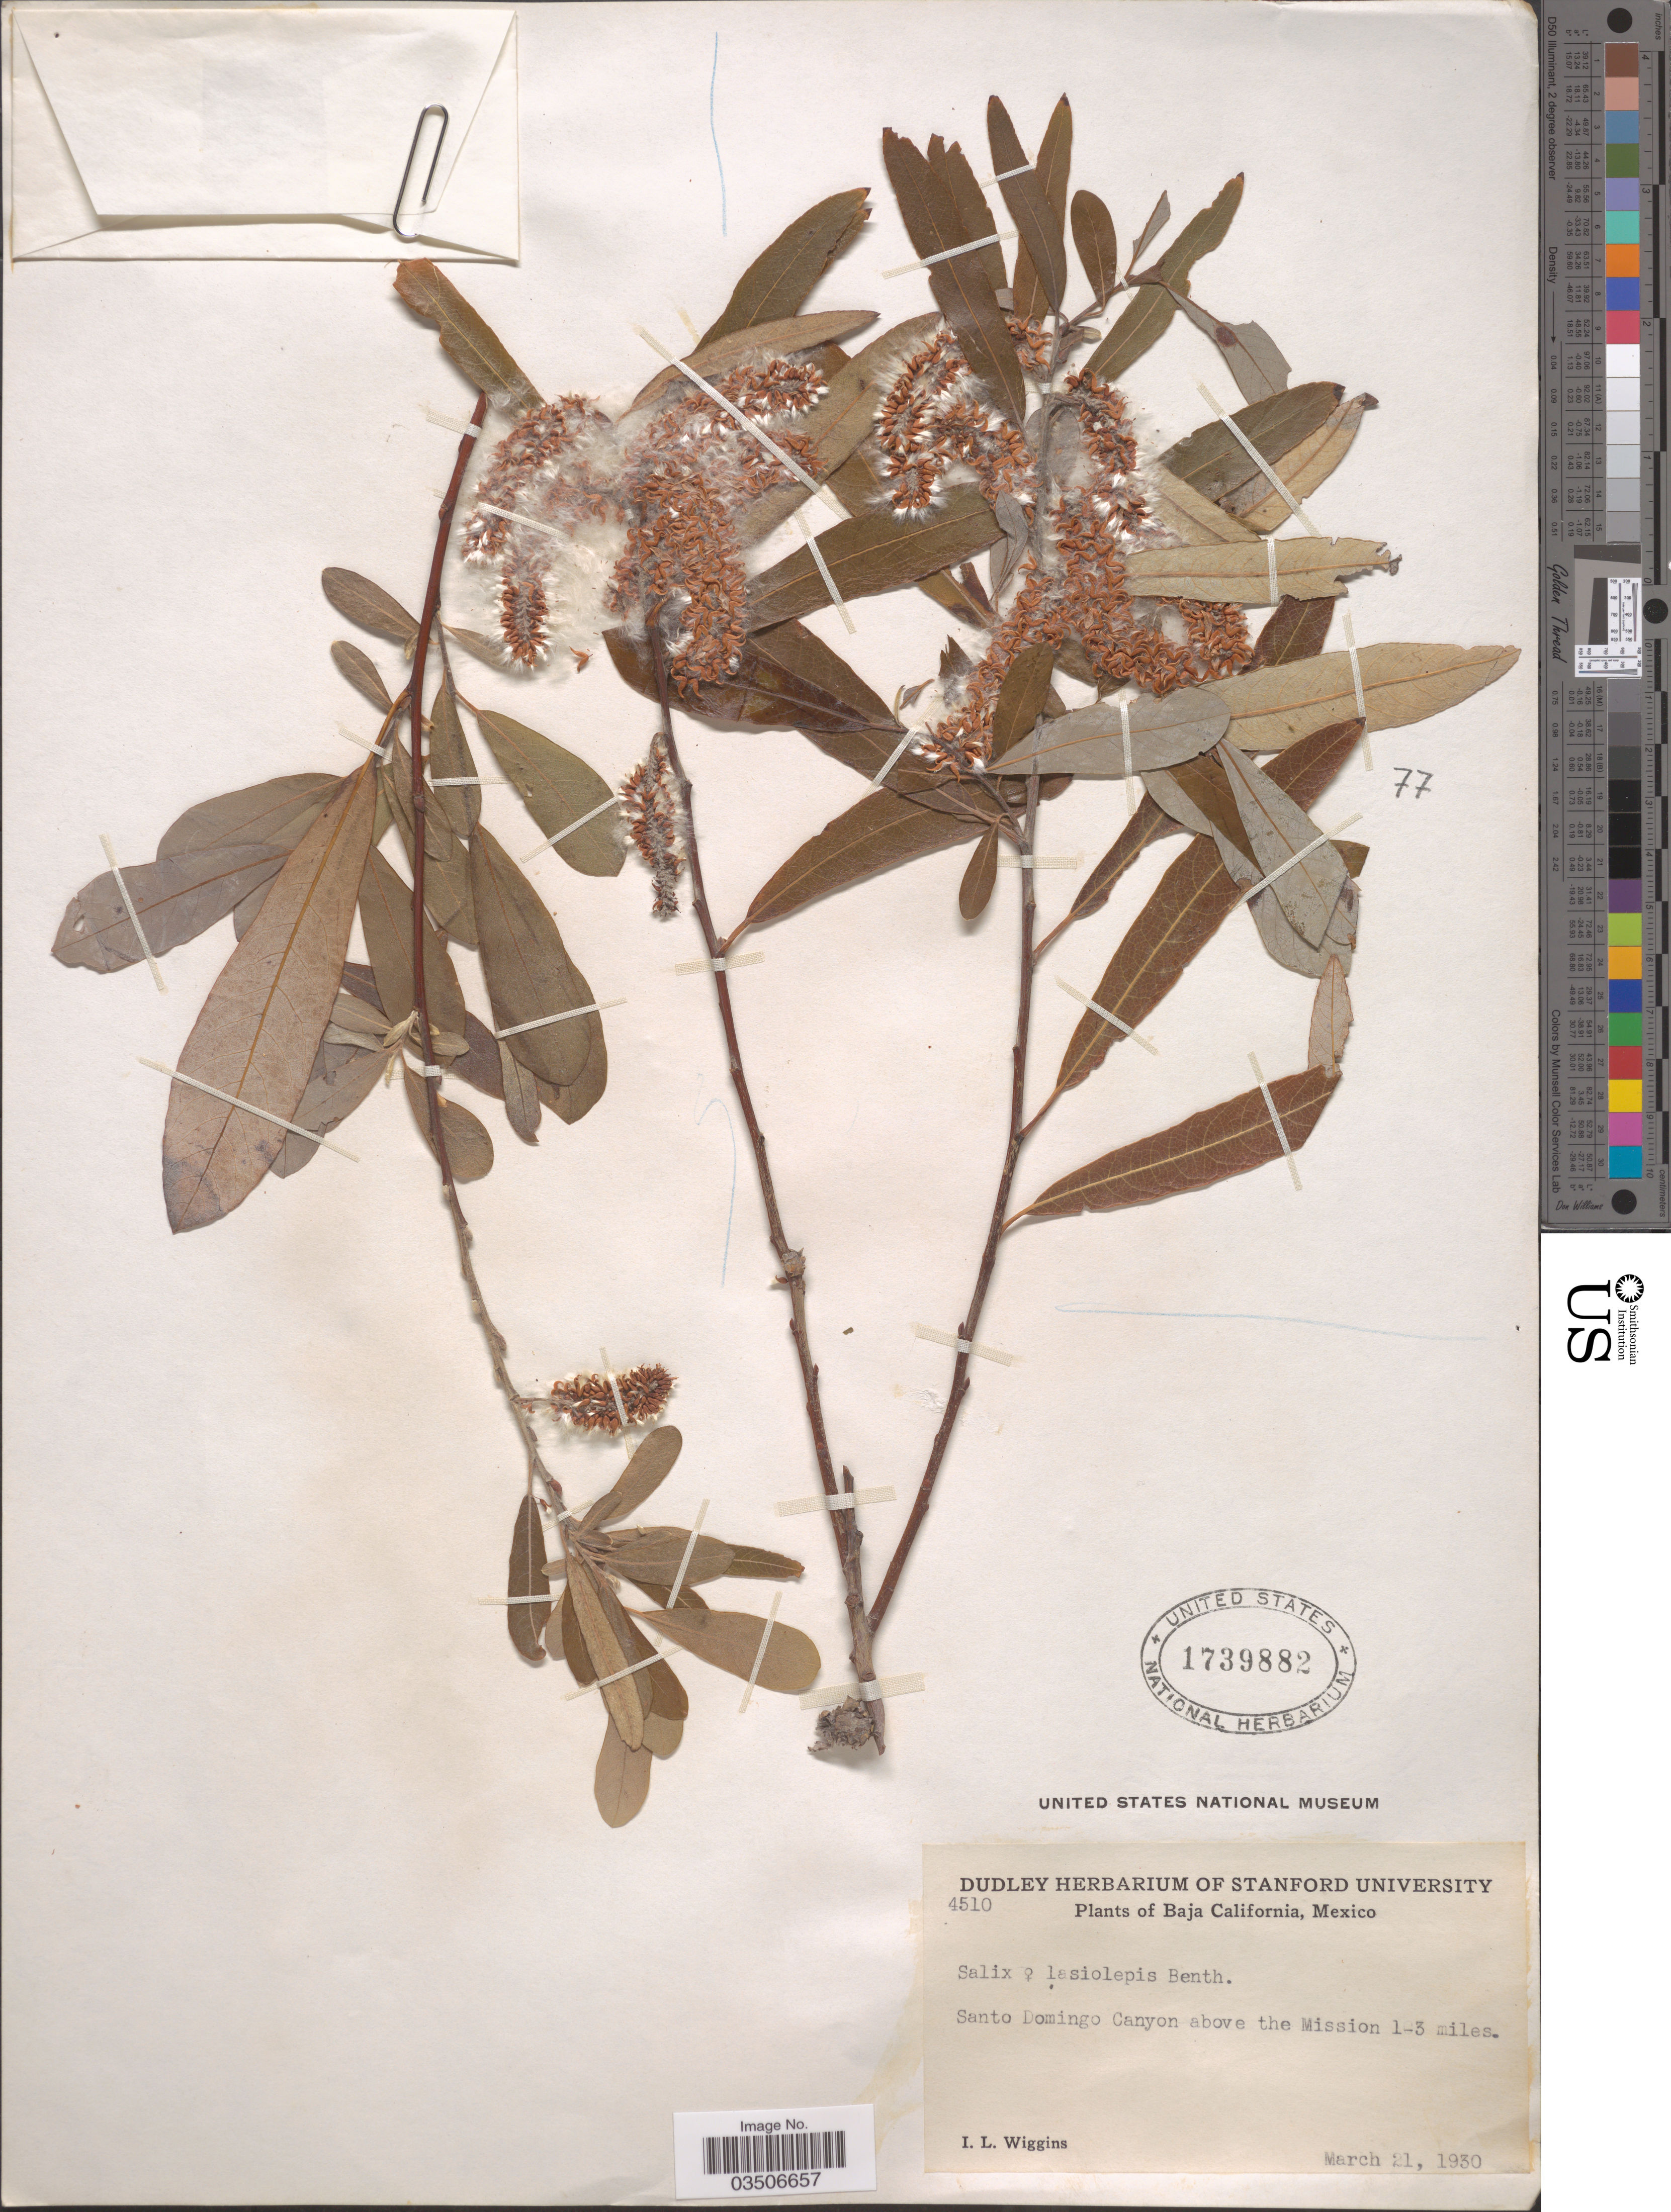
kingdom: Plantae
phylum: Tracheophyta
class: Magnoliopsida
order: Malpighiales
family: Salicaceae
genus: Salix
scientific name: Salix lasiolepis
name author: Benth.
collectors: I. L. Wiggins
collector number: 4510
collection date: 1930-03-21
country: Mexico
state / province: Baja California Sur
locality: Santo Domingo Canyon above the Mission 1-3 miles.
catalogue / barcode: US 1739882